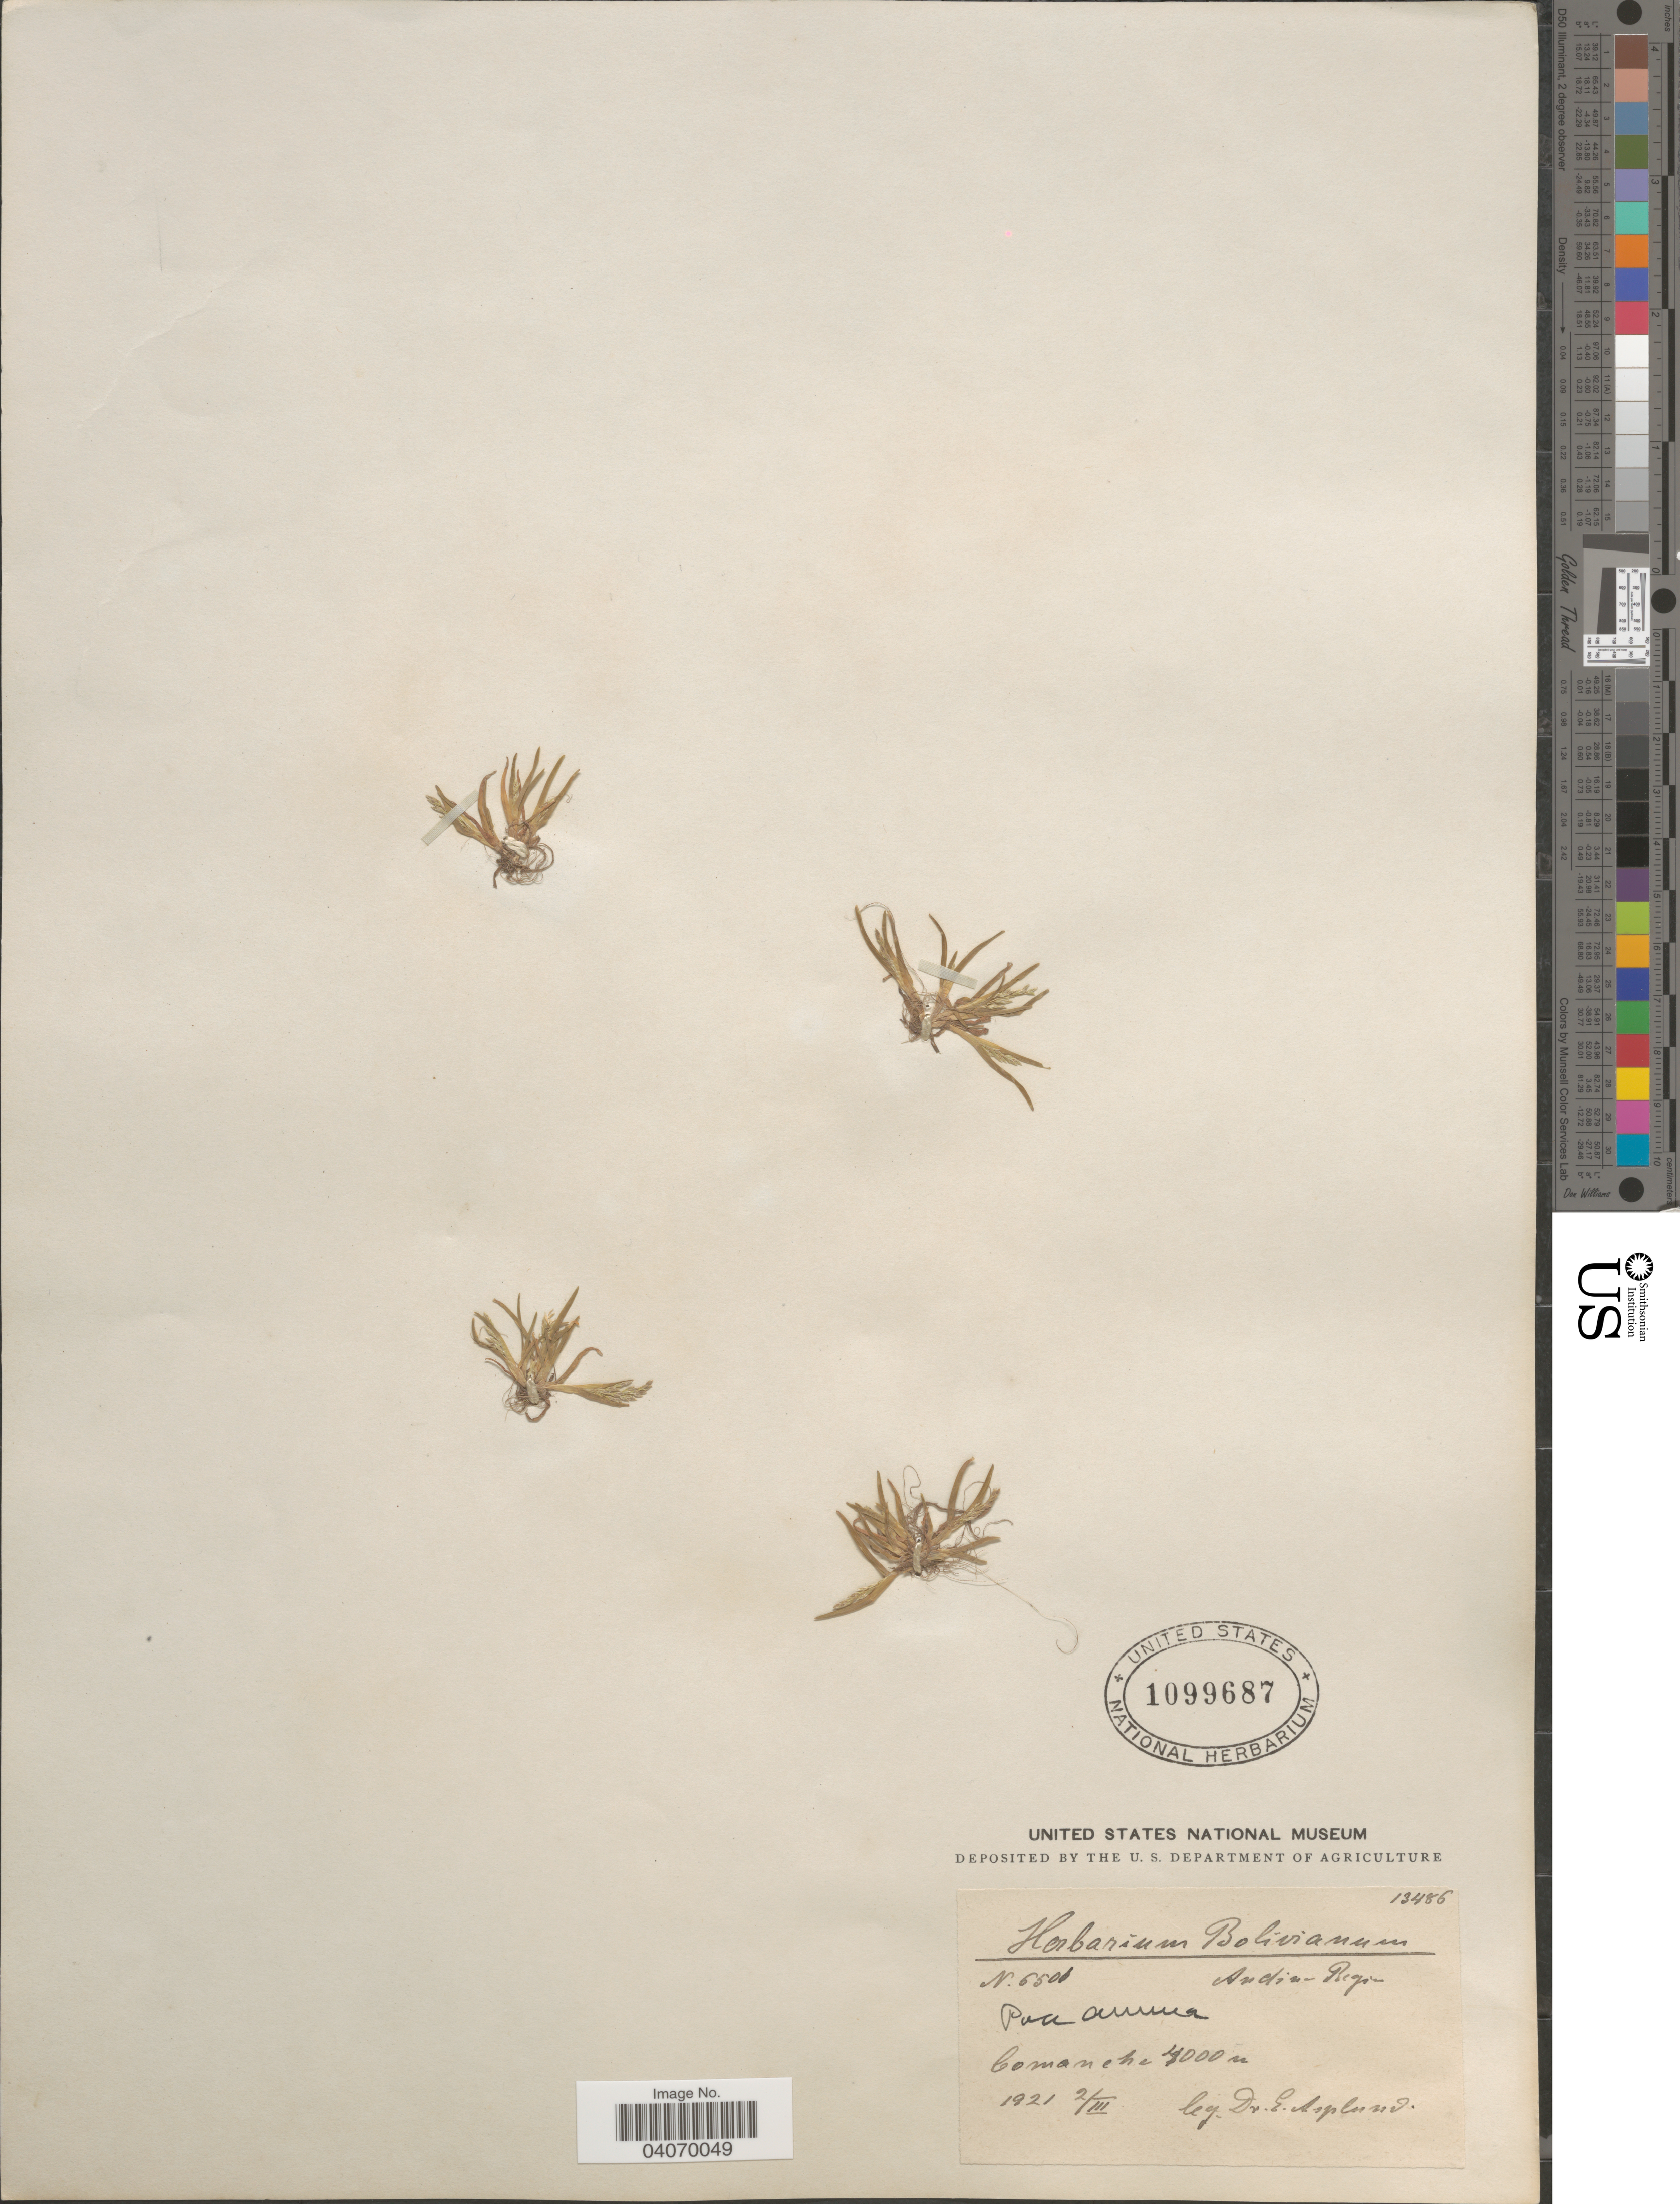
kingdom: Plantae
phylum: Tracheophyta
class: Liliopsida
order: Poales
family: Poaceae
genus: Poa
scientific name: Poa annua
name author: L.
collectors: E. Asplund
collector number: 6501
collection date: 1921-03-02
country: Bolivia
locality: Andine Region. Comanche.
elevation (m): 4000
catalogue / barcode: US 1099687